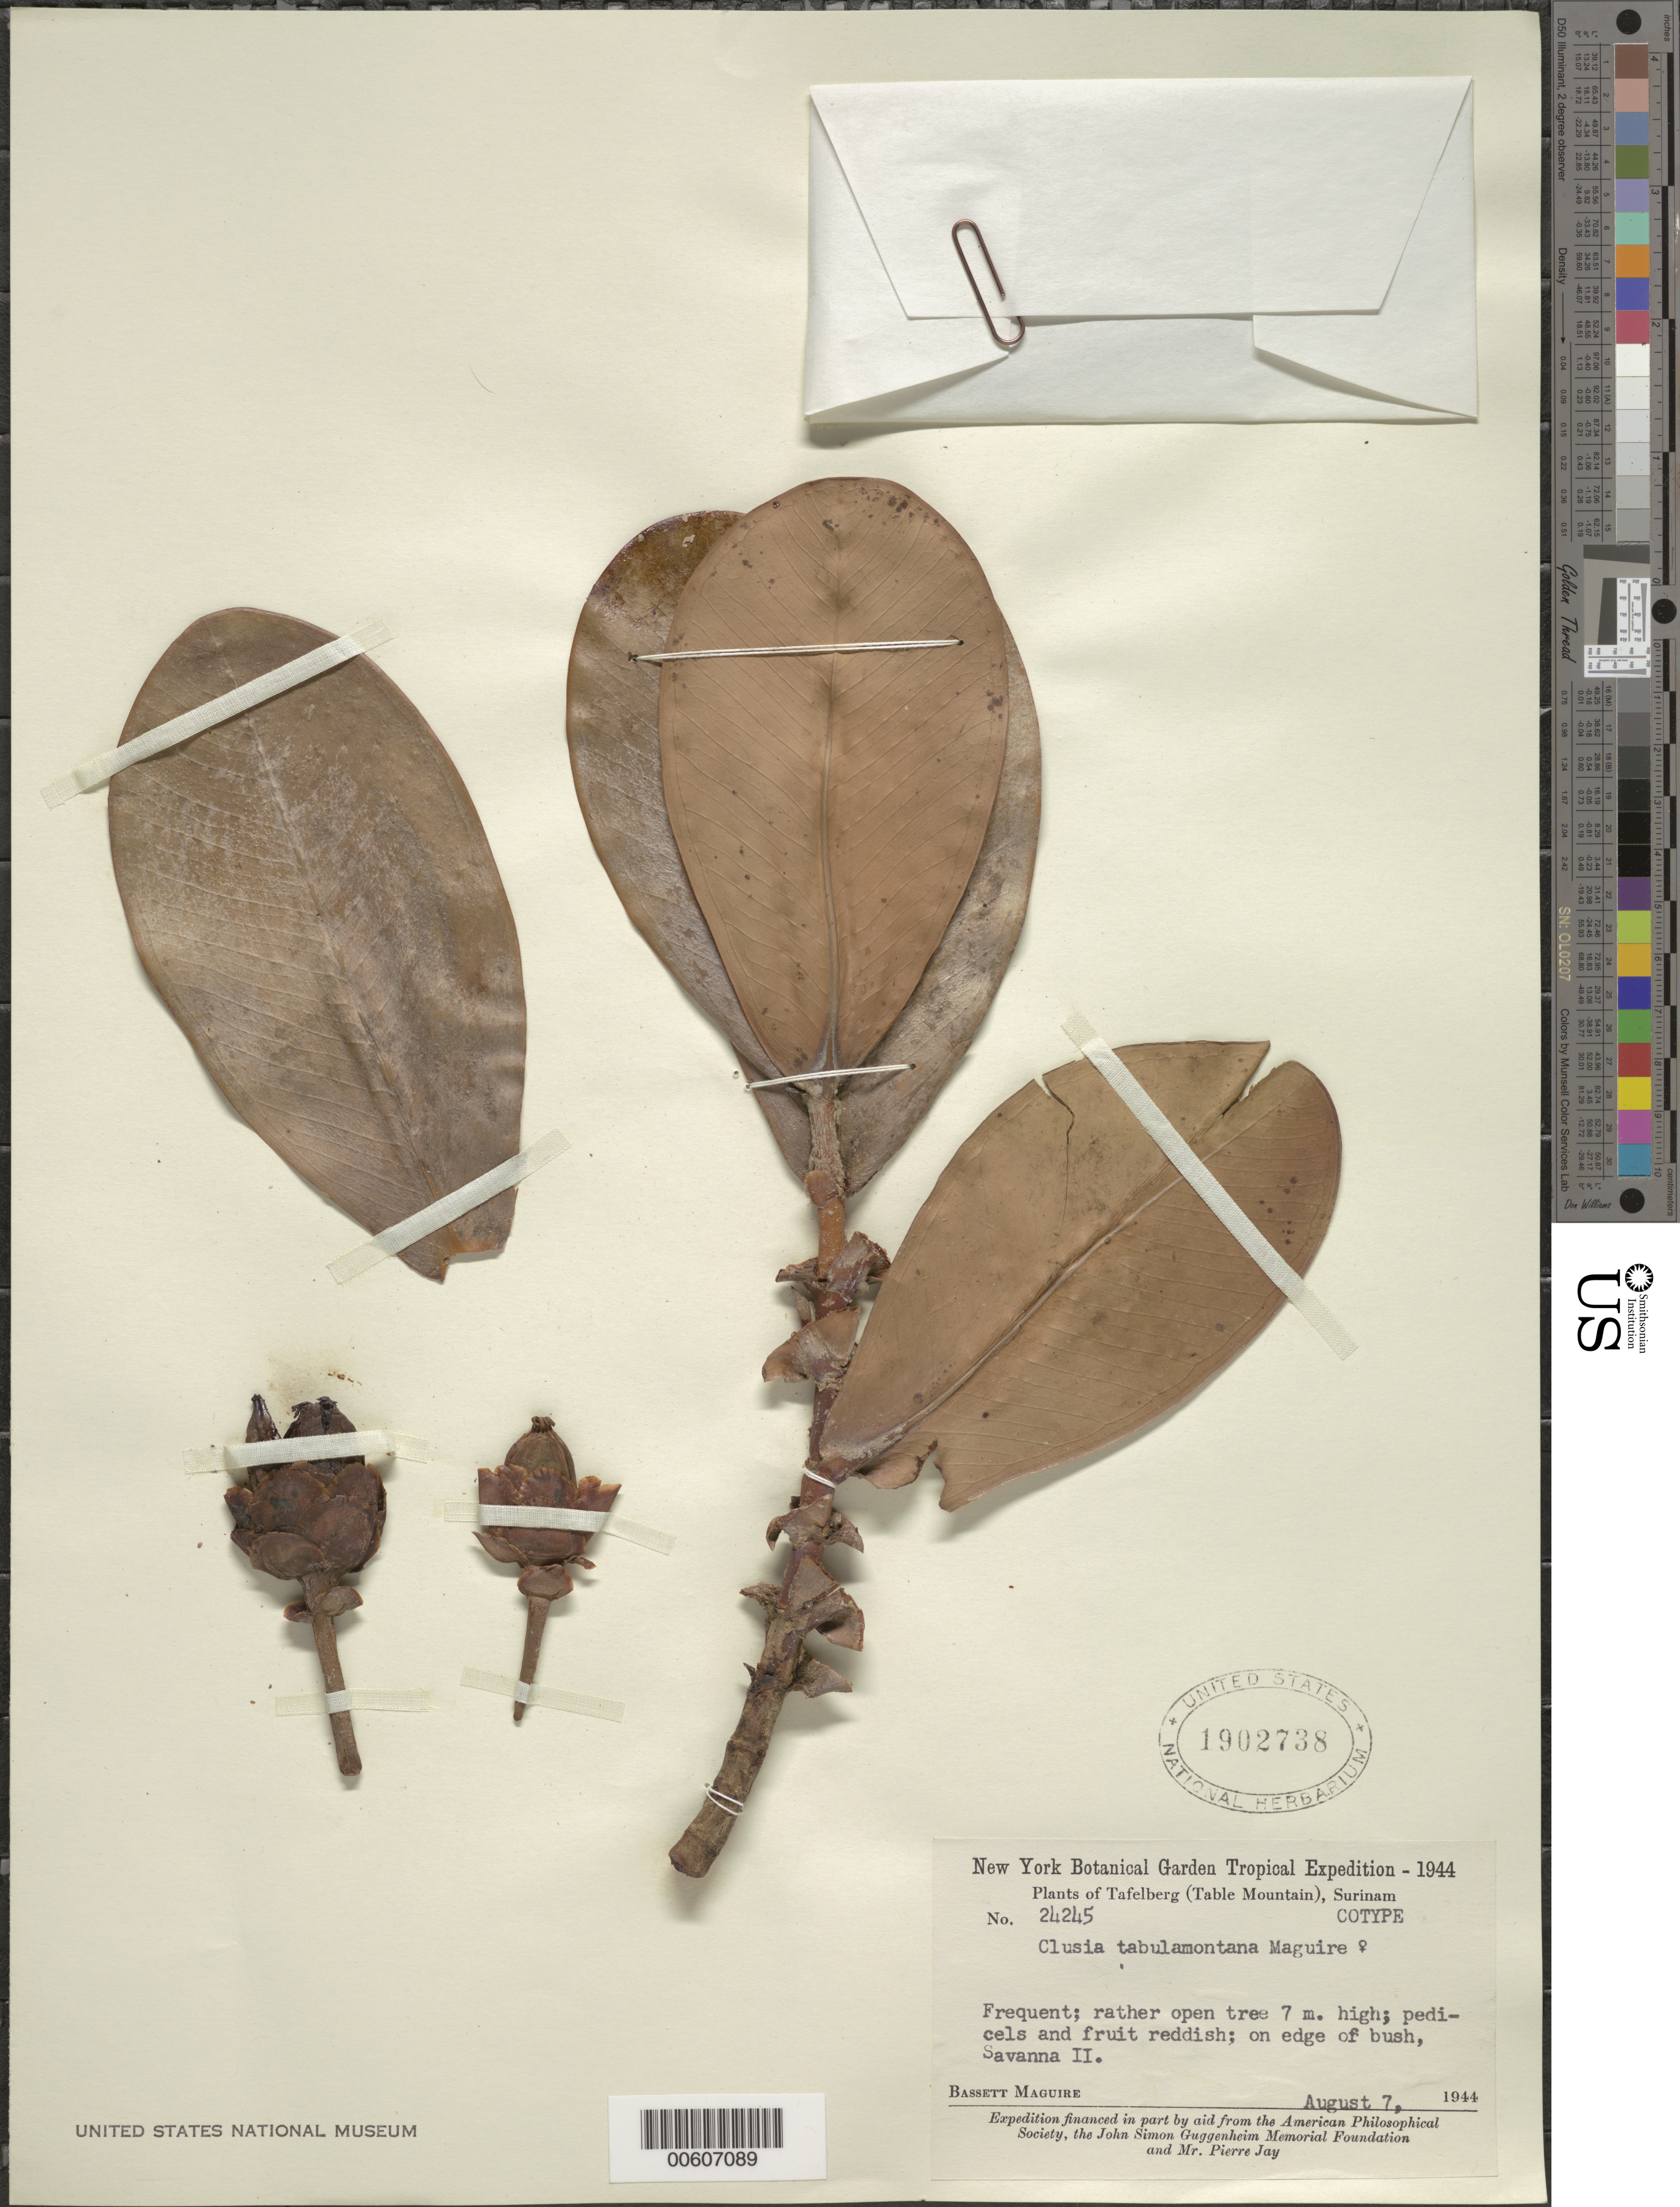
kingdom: Plantae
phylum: Tracheophyta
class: Magnoliopsida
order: Malpighiales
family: Clusiaceae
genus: Clusia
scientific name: Clusia tabulamontana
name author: Maguire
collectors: B. Maguire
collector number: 24245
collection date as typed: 7-Aug-44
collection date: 1944-08-07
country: Suriname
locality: Tafelberg (Table Mountain), Savanna II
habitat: Edge of bush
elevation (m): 565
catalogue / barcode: US 1902738